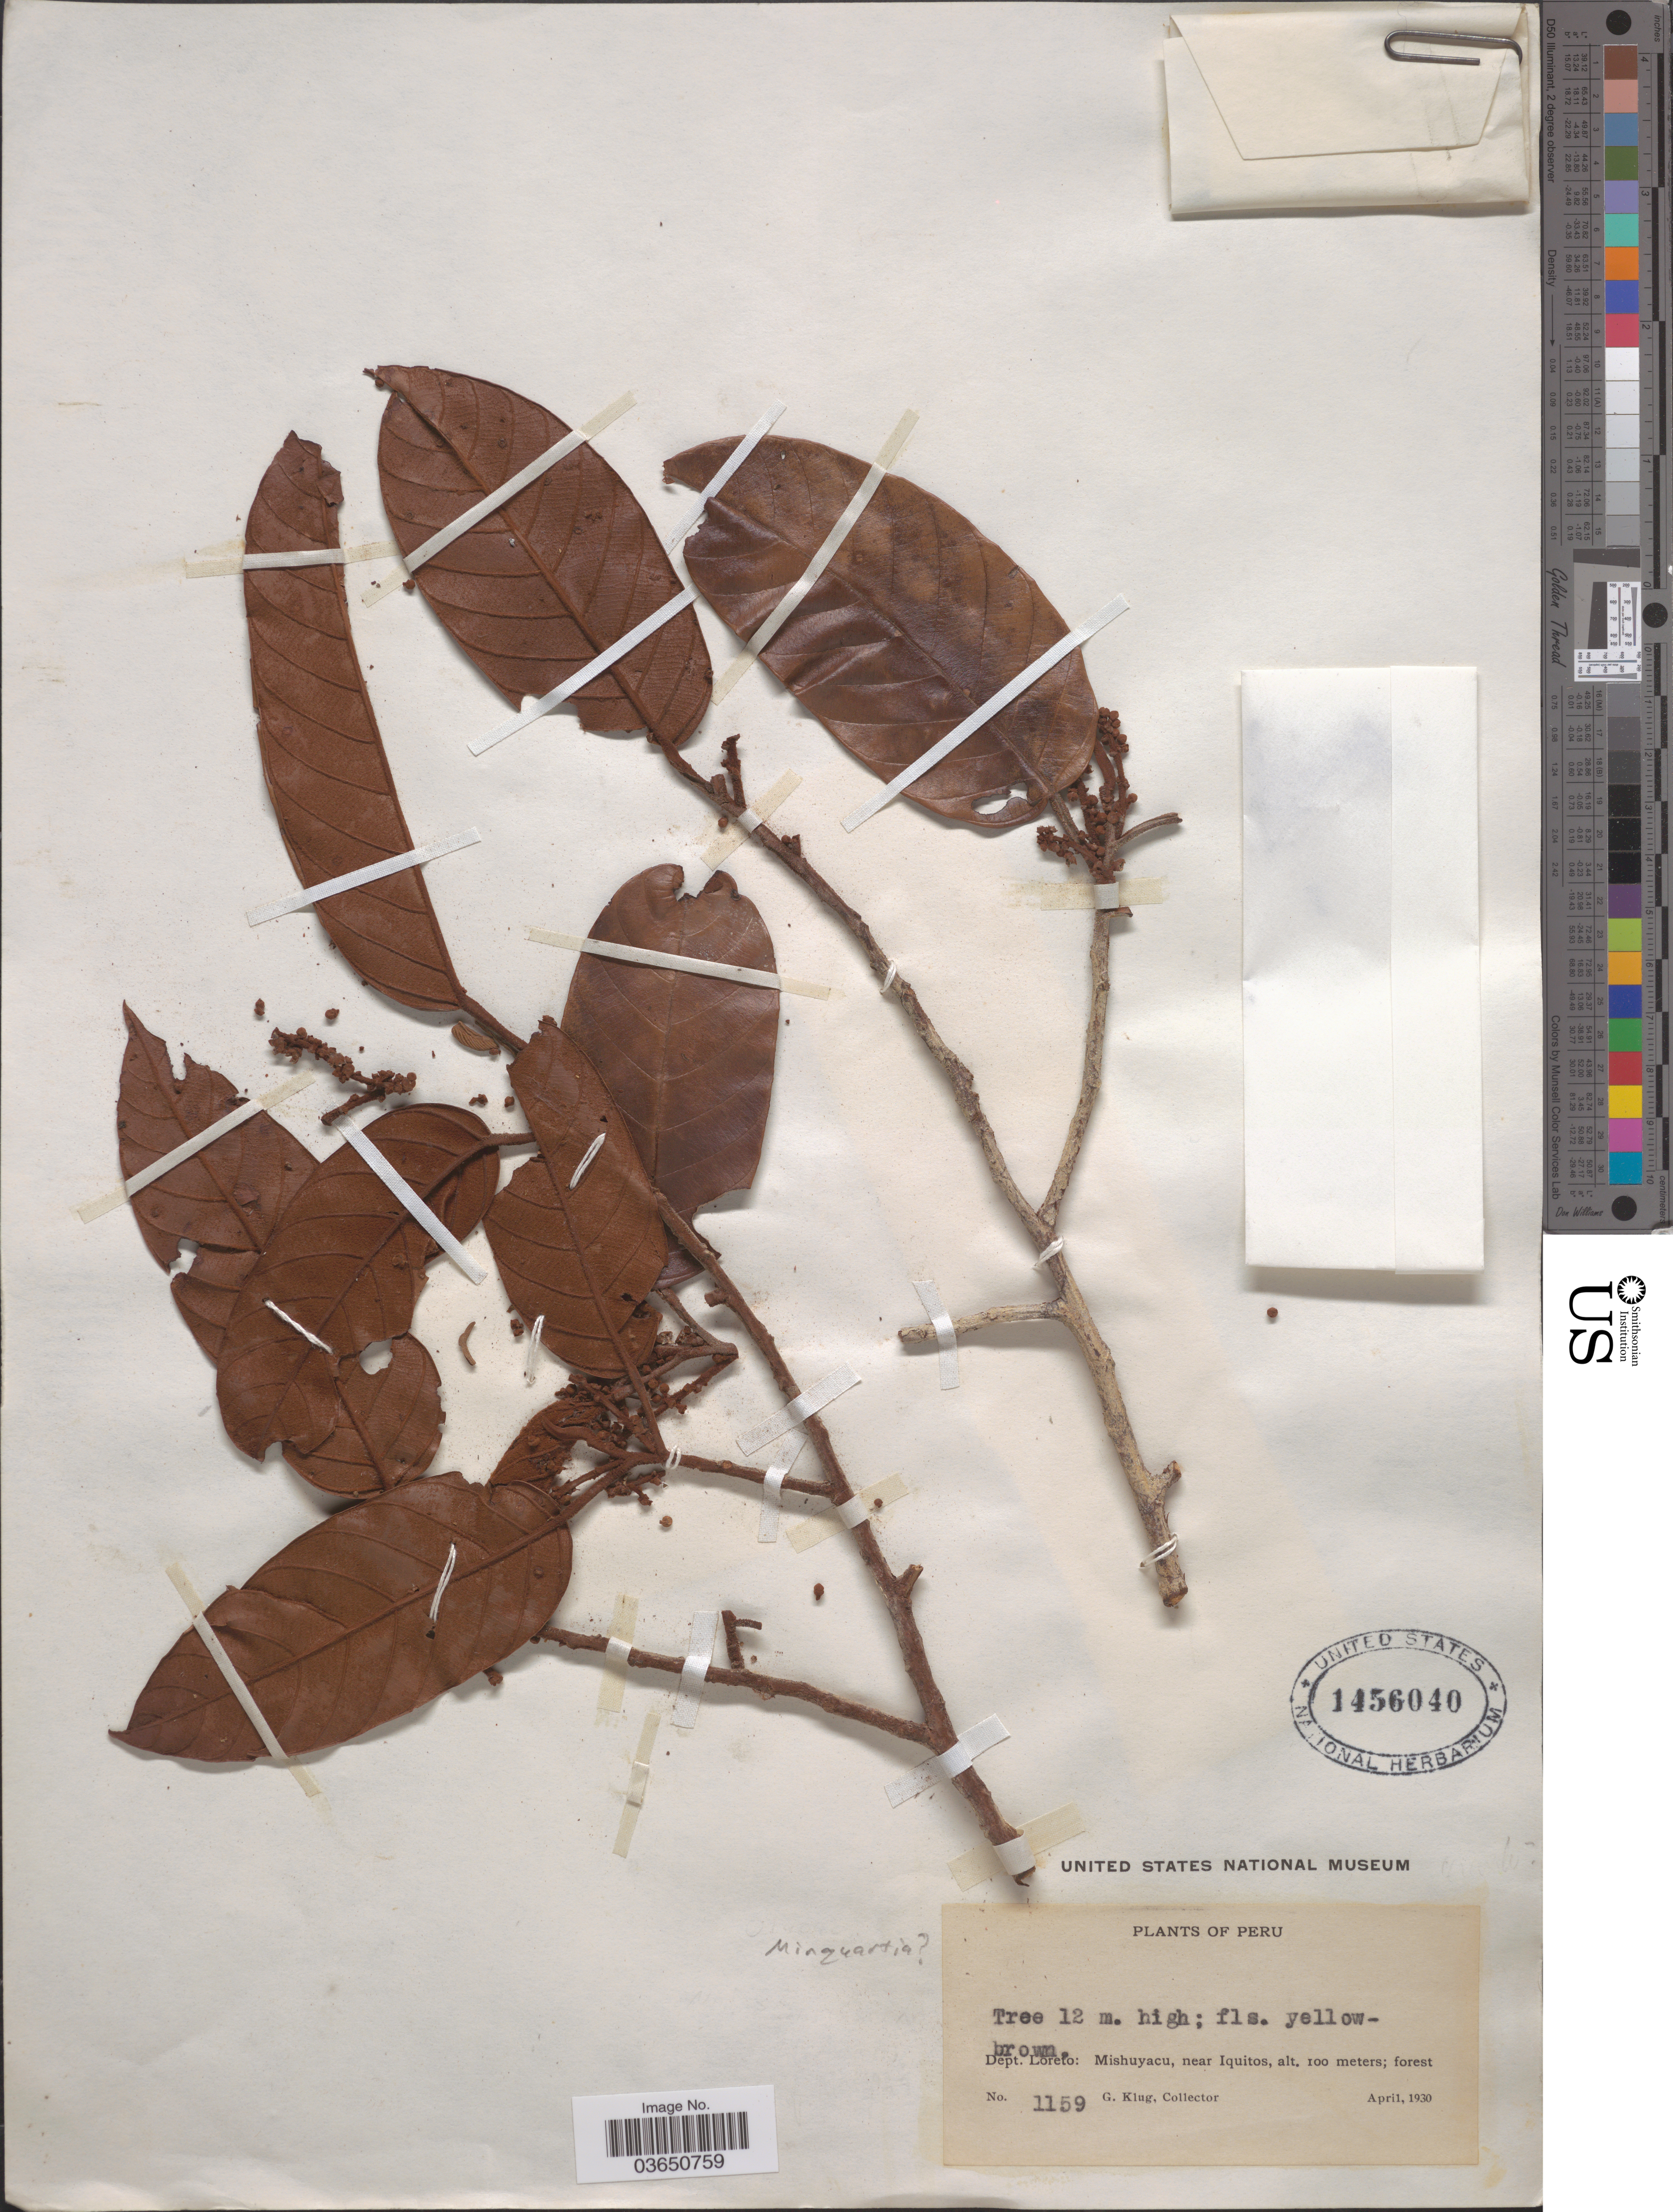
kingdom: Plantae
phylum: Tracheophyta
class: Magnoliopsida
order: Santalales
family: Coulaceae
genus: Minquartia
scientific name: Minquartia guianensis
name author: Aubl.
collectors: G. Klug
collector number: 1159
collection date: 1930-04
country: Peru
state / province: Loreto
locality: Dept. Loreto: Mishuyacu, near Iquitos.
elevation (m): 100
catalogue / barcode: US 1456040